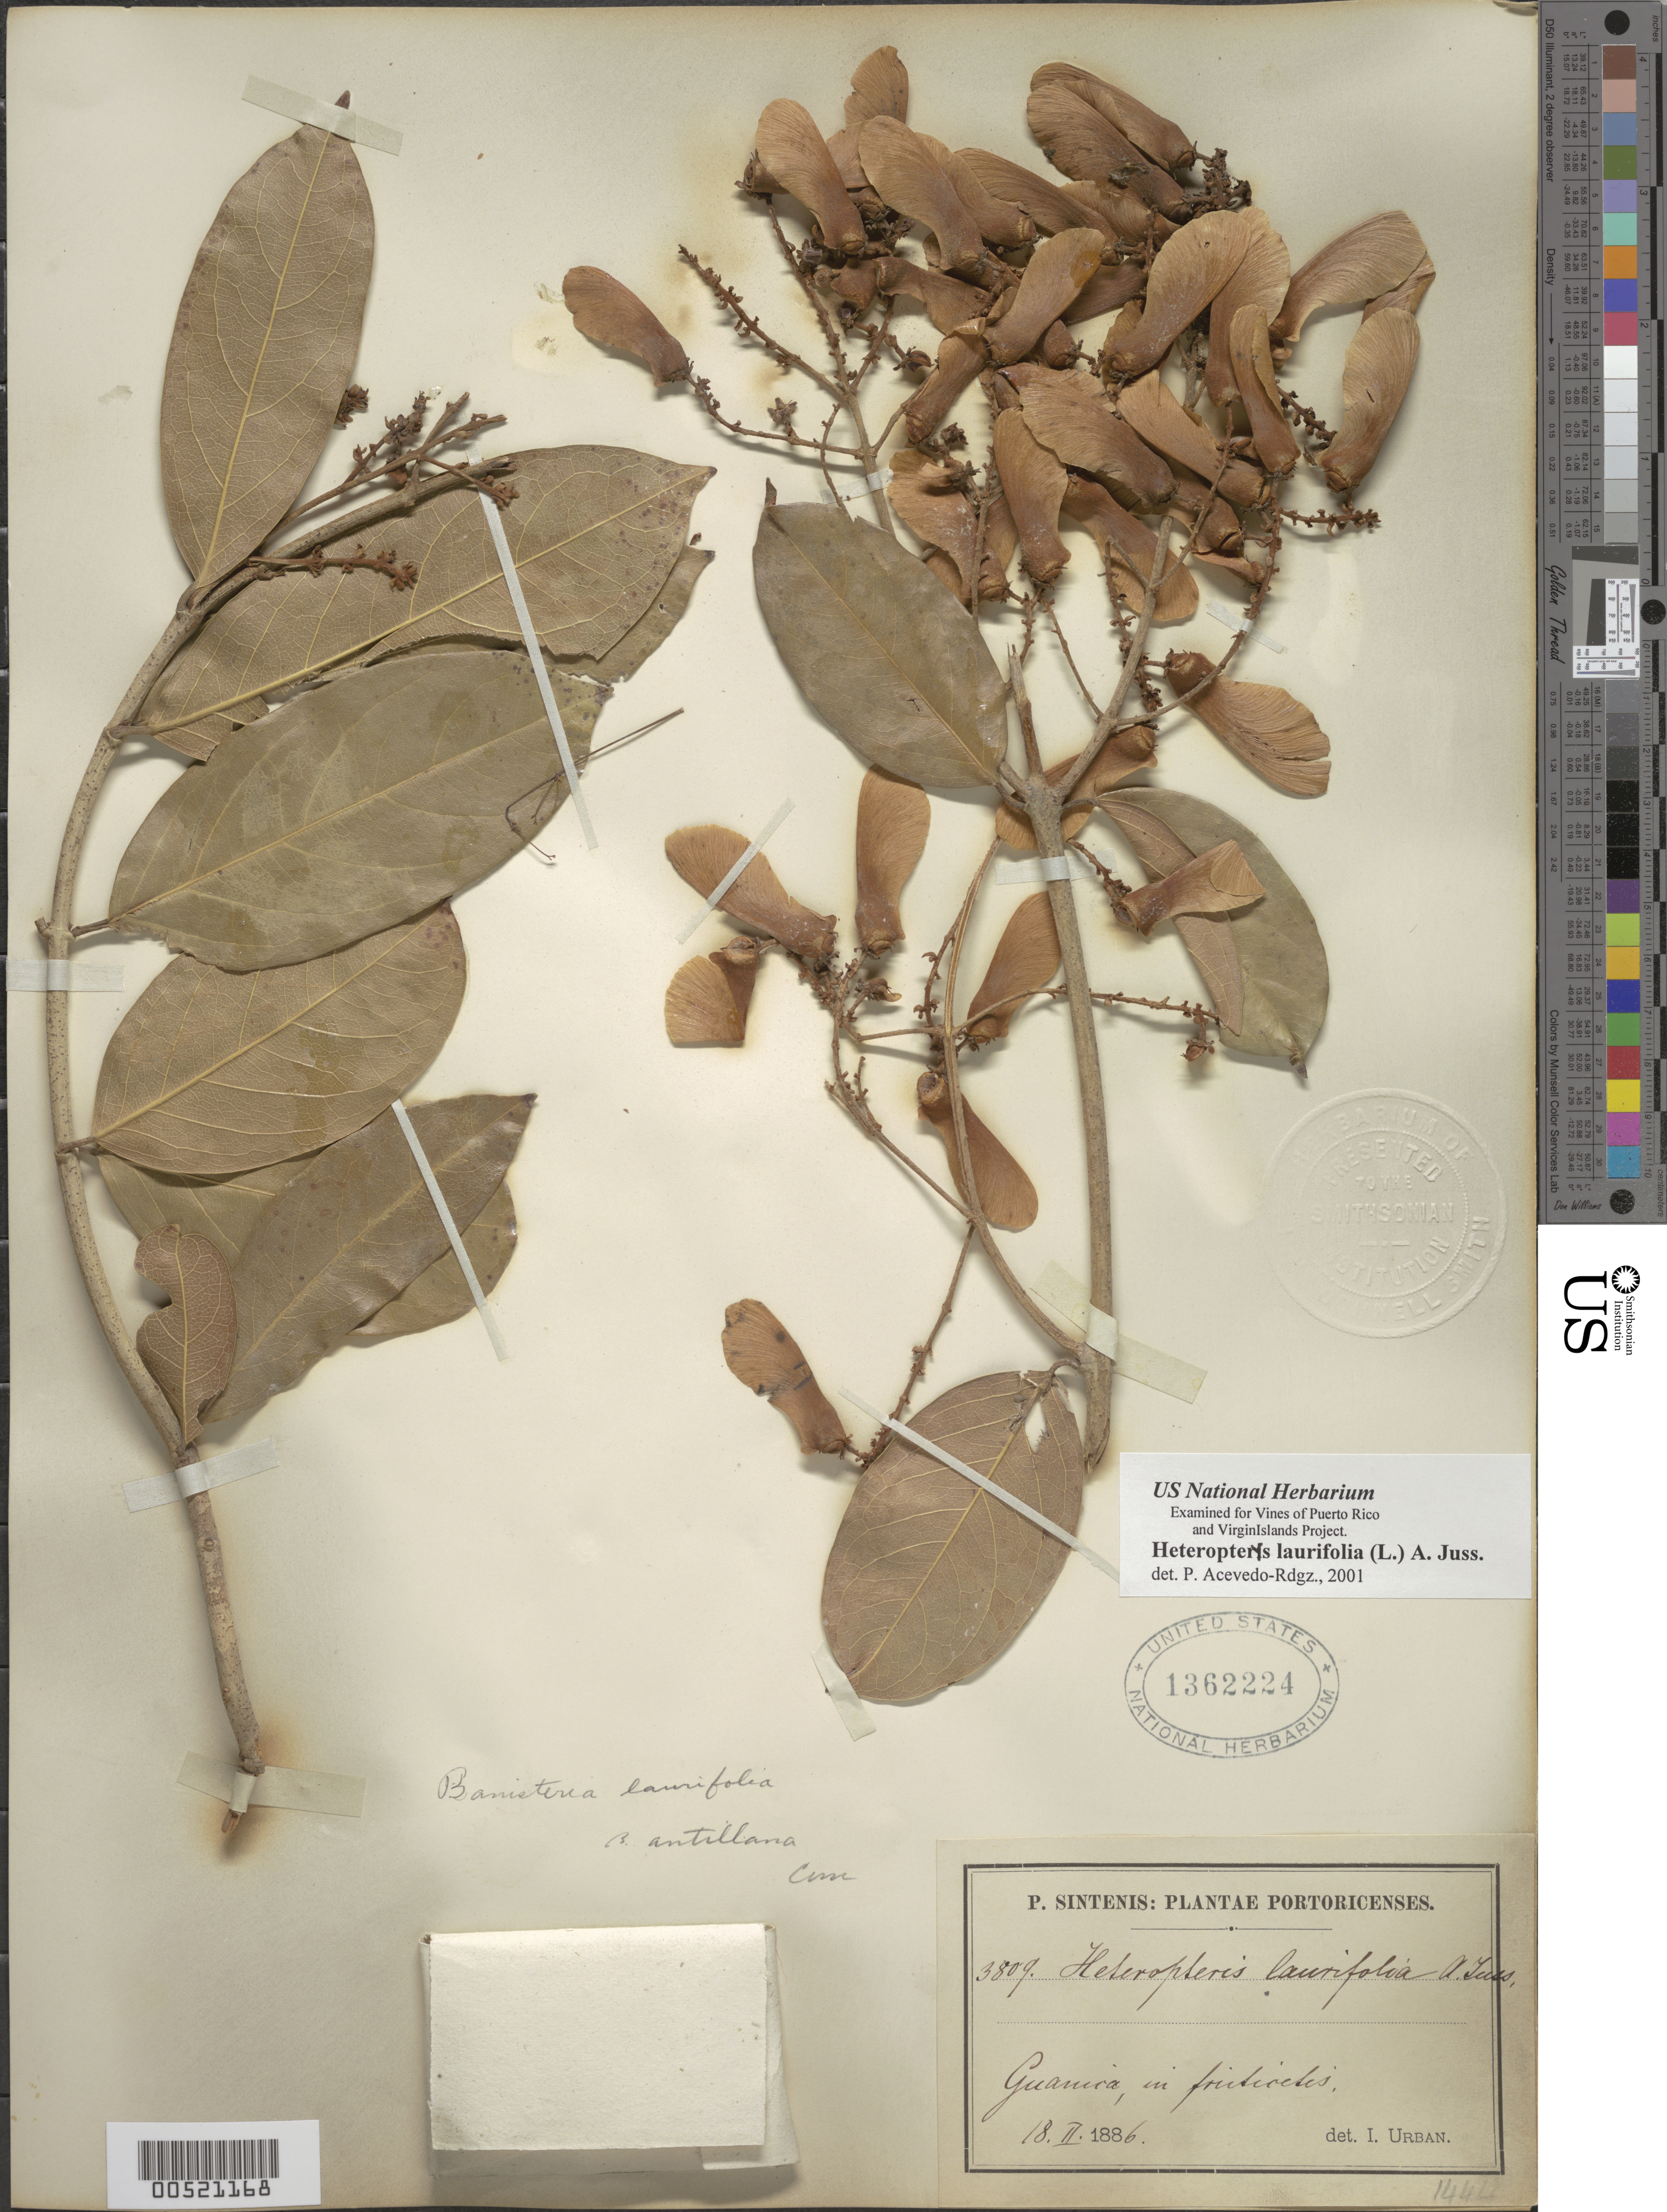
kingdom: Plantae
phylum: Tracheophyta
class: Magnoliopsida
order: Malpighiales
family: Malpighiaceae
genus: Heteropterys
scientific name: Heteropterys laurifolia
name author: (L.) A. Juss.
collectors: P. Sintenis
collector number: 3809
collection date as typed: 18 Feb 1886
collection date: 1886-02-18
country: Puerto Rico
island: Greater Antilles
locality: Guanica. In fruticetis.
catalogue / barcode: US 1362224